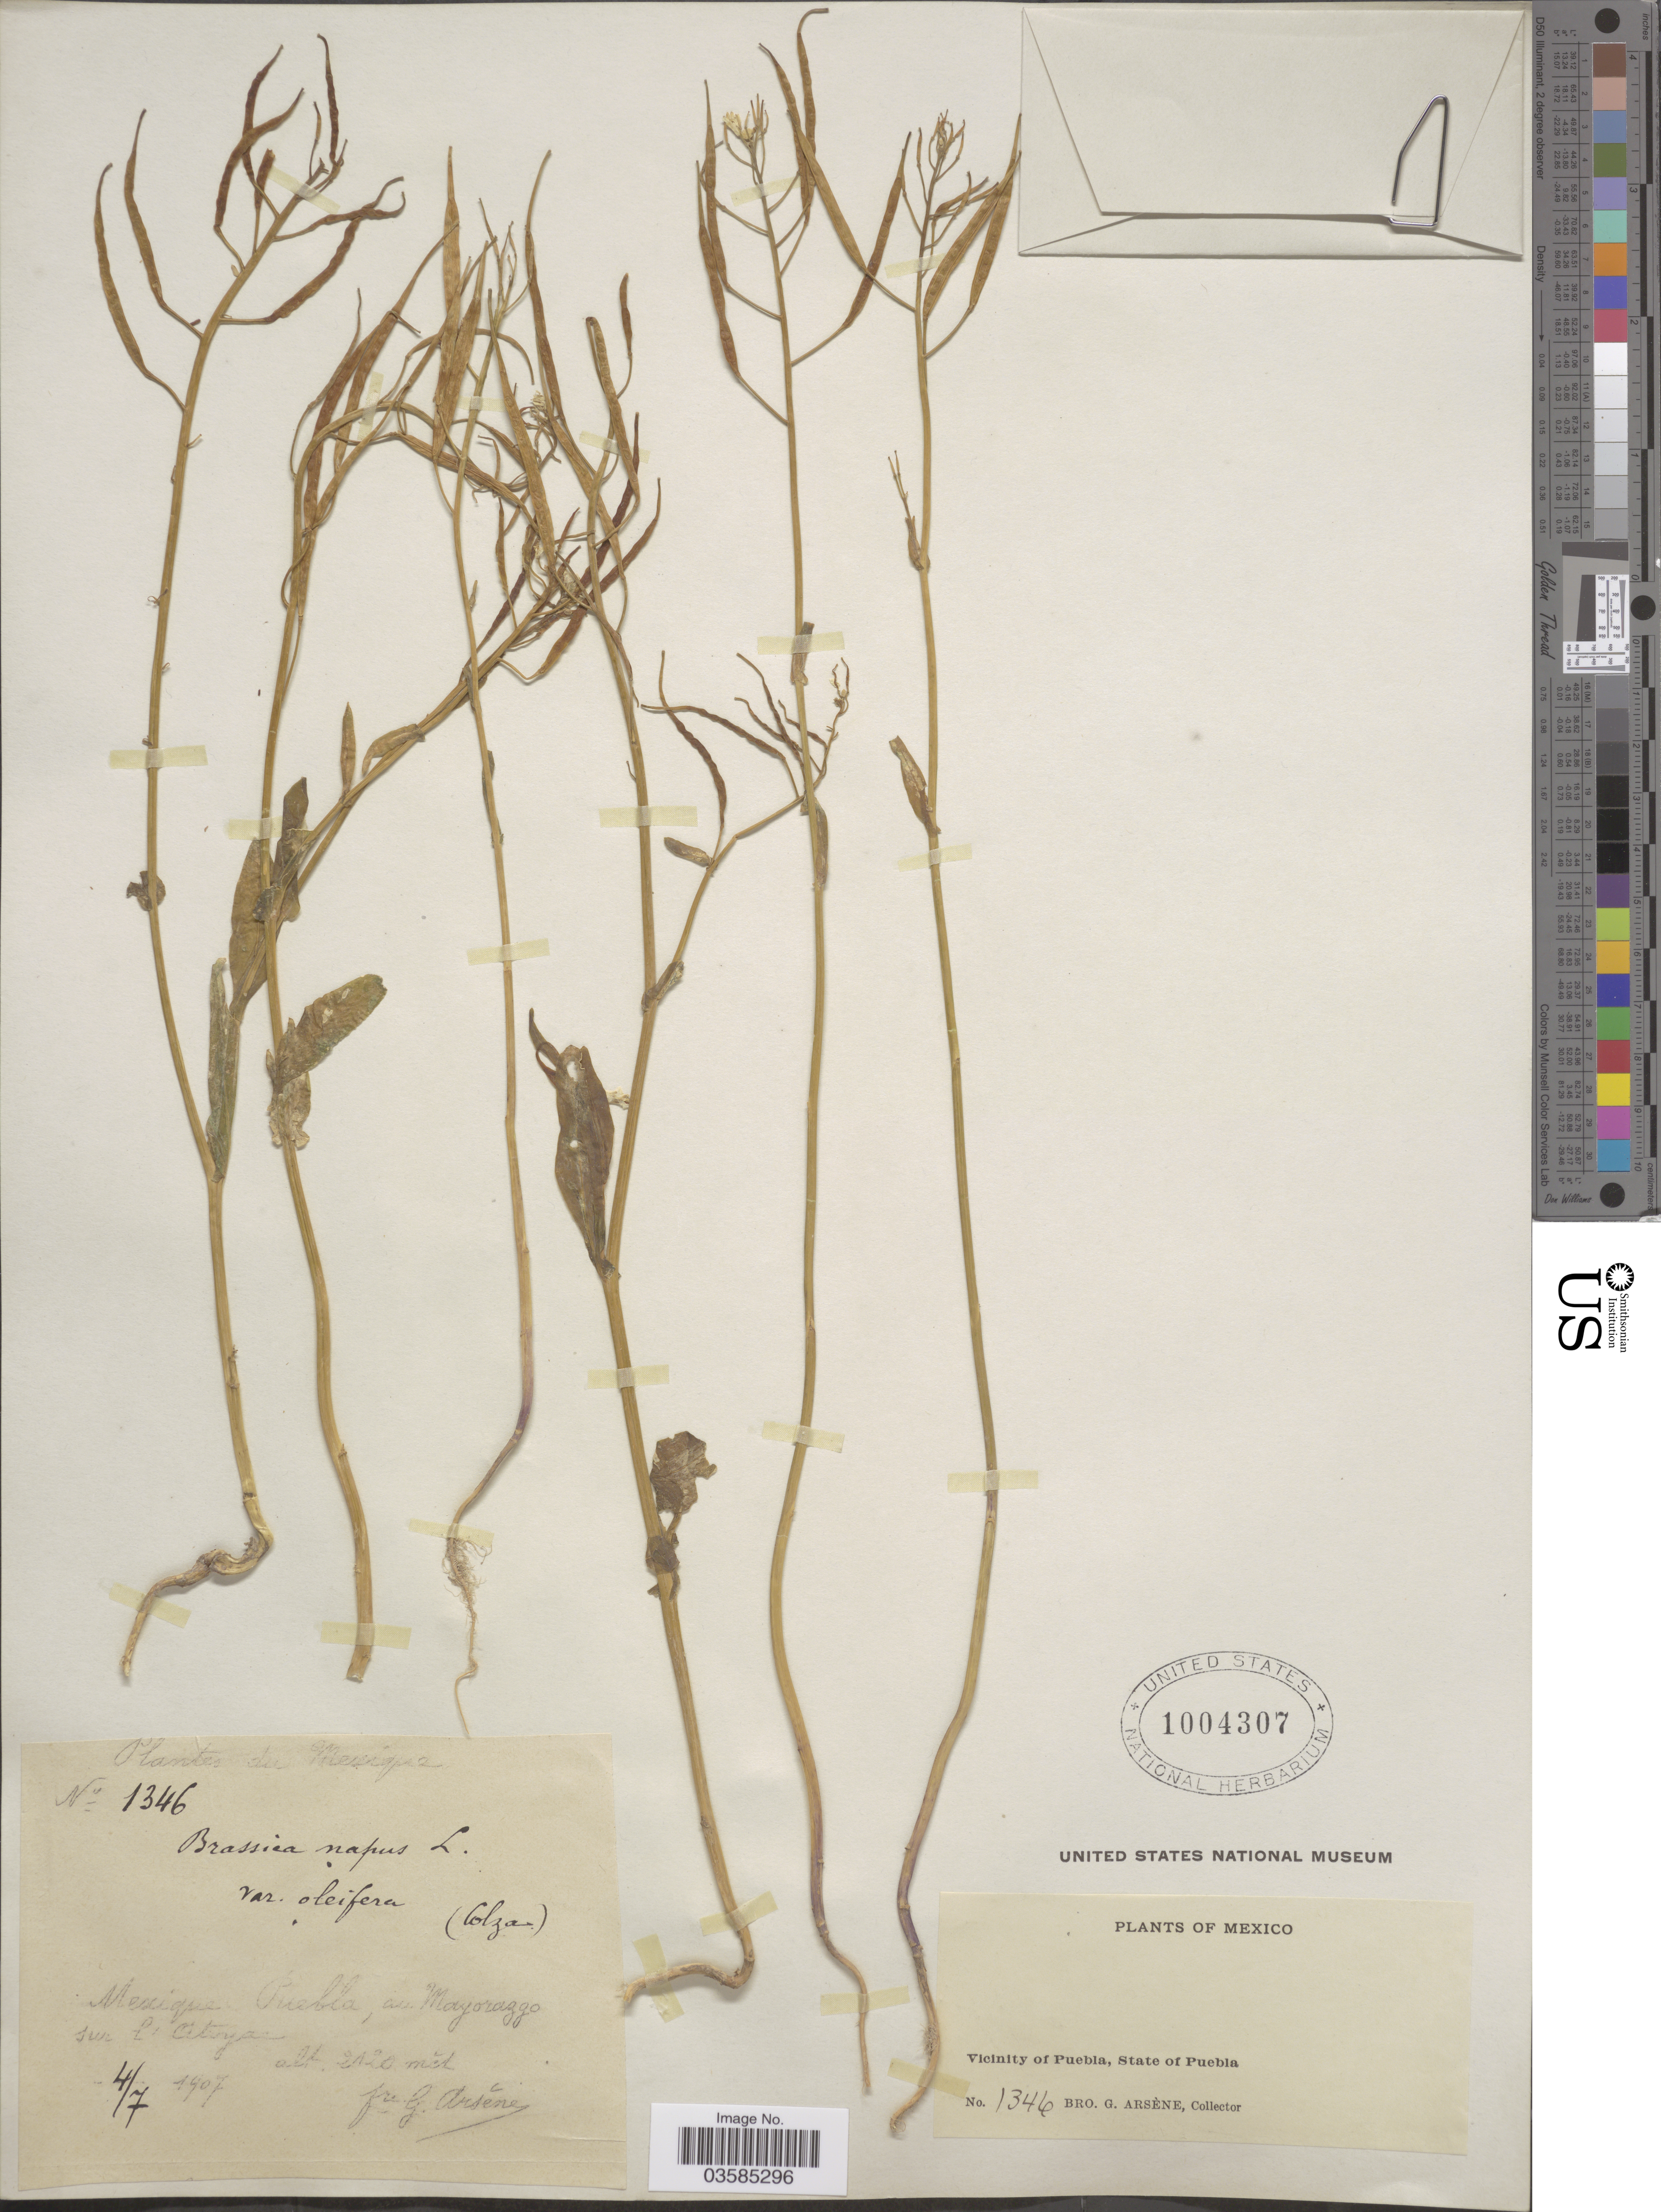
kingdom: Plantae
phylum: Tracheophyta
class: Magnoliopsida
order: Brassicales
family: Brassicaceae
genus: Brassica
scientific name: Brassica napus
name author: L.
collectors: Bro. G. Arsène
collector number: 1346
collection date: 1907-07-04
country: Mexico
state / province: Puebla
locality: Au Mayorazgo sur l'Atoyac [At Mayorazgo on the Atoyac]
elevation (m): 2120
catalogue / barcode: US 1004307